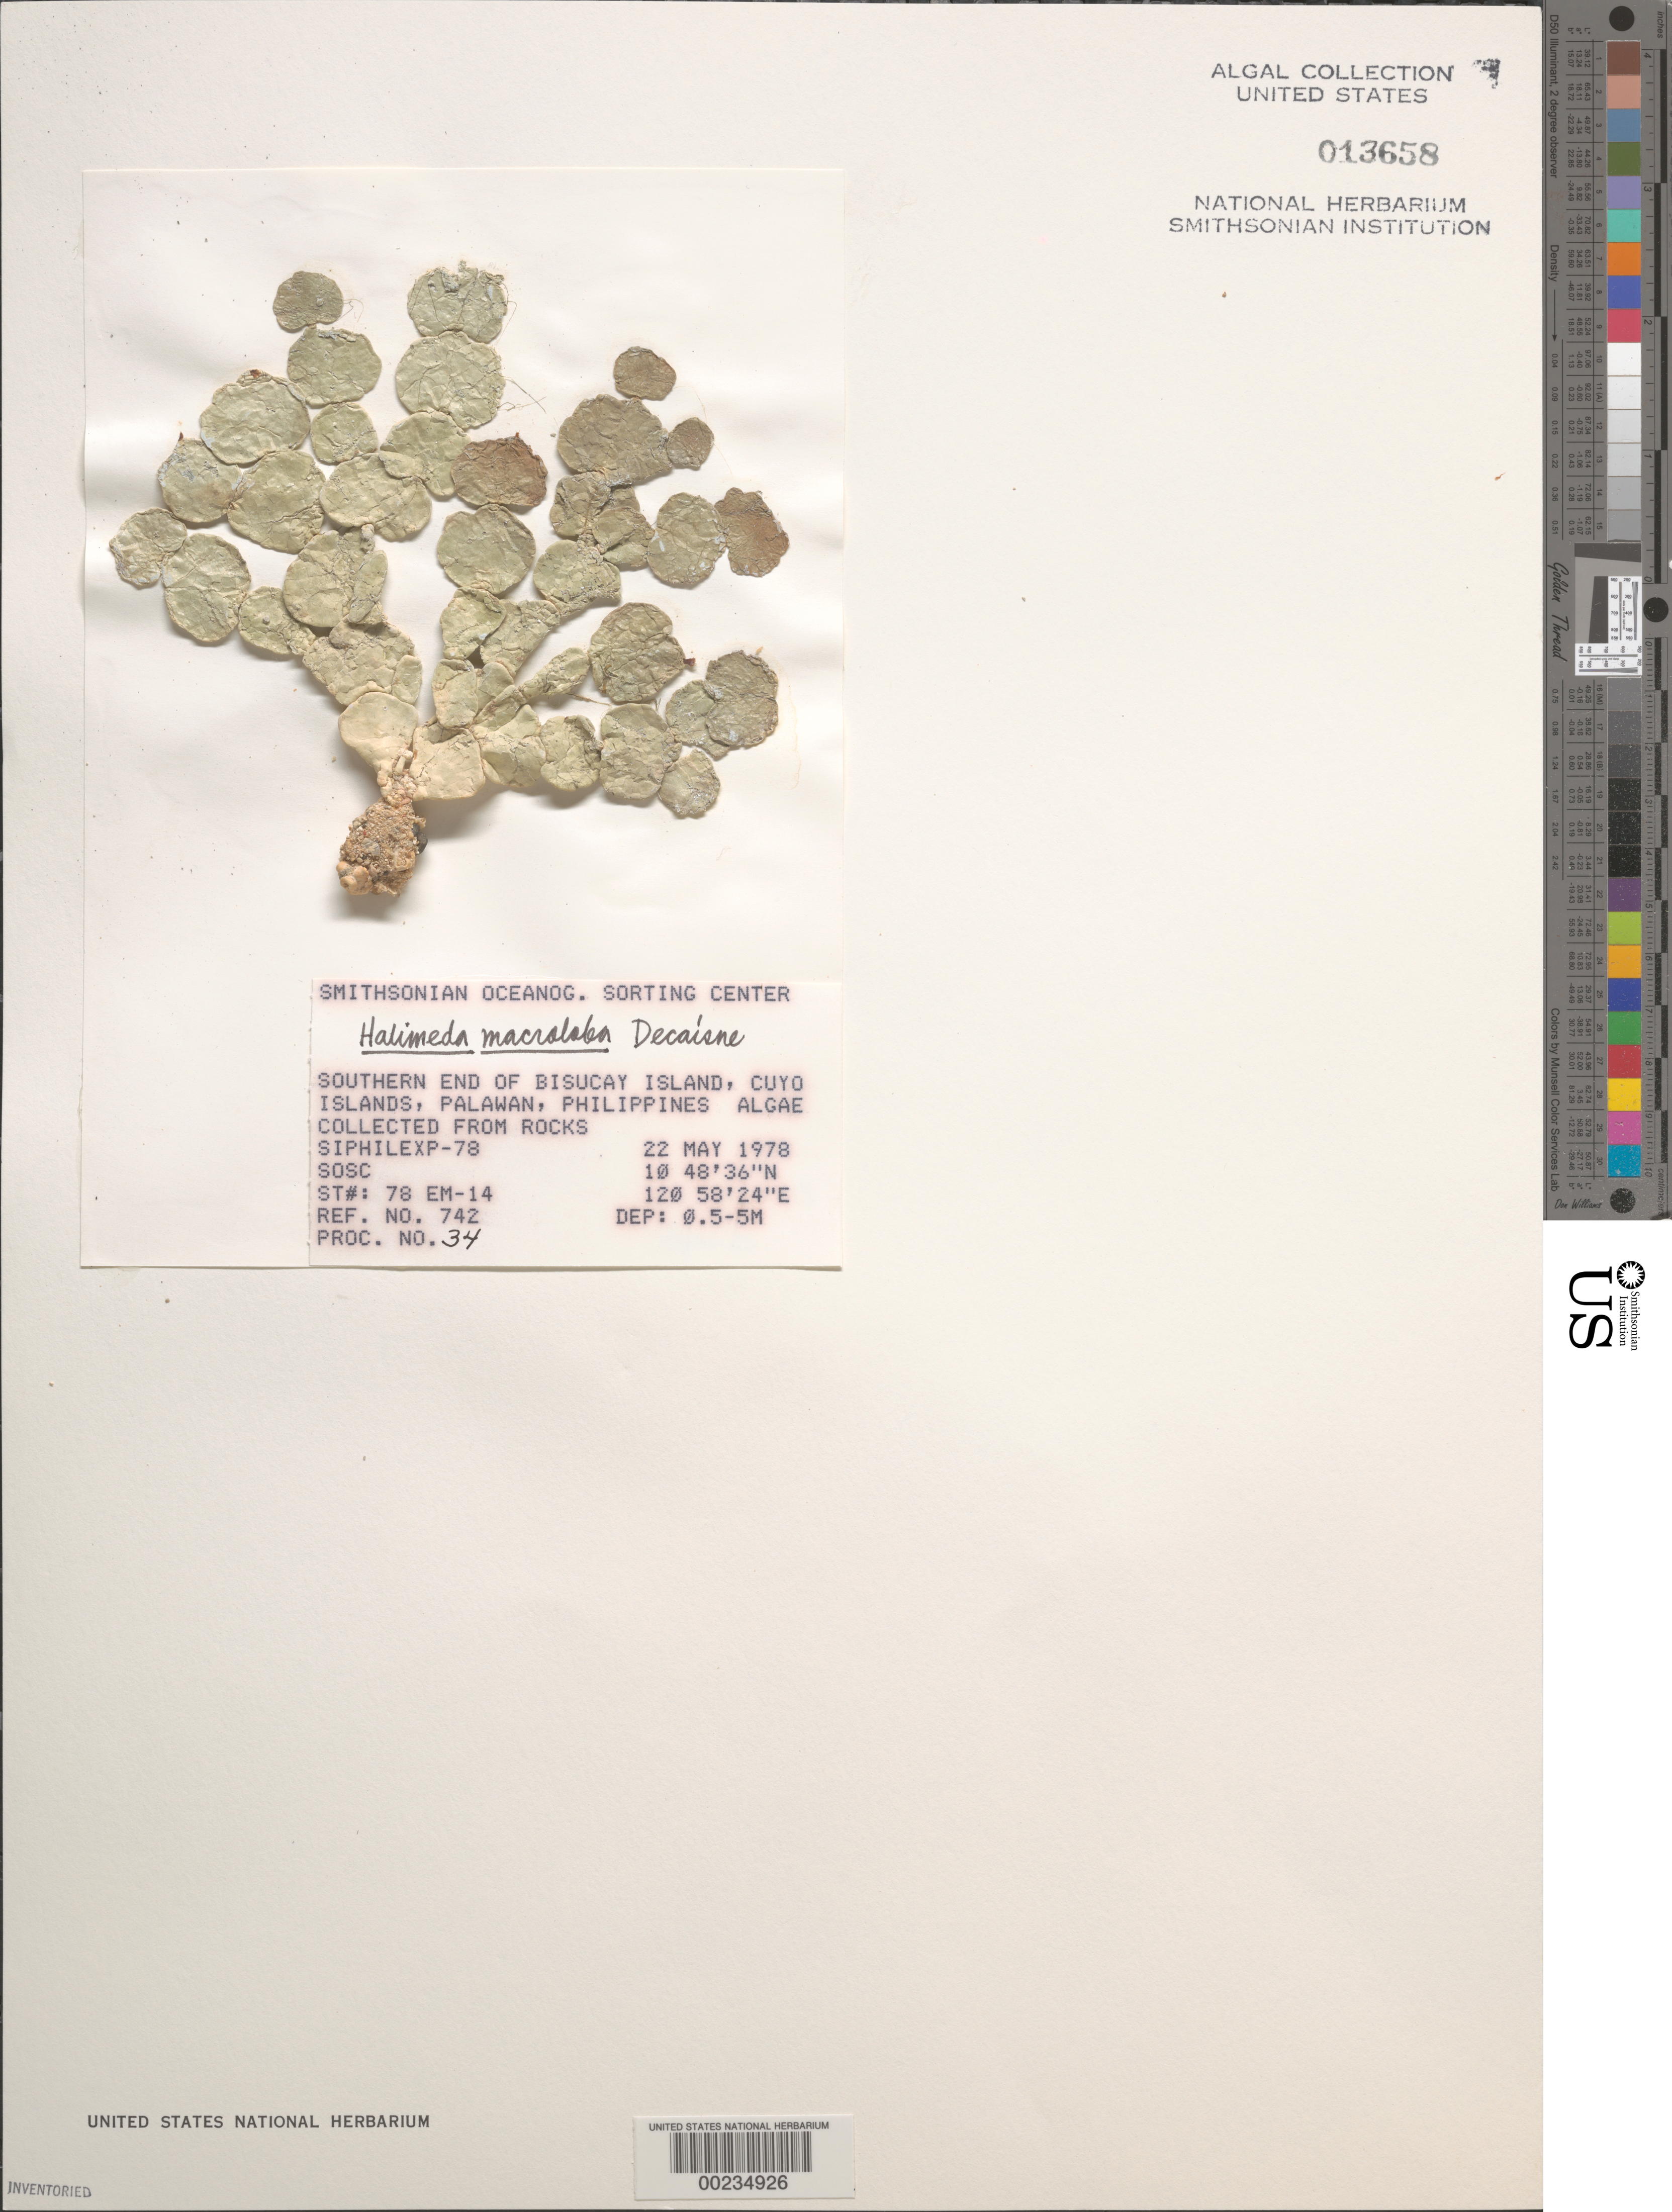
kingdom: Plantae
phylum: Chlorophyta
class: Ulvophyceae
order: Bryopsidales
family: Halimedaceae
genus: Halimeda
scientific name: Halimeda macroloba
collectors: SOSC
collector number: Station 78 Em-14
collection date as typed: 22 May 1978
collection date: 1978-05-22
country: Philippines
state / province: Mimaropa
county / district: Palawan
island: Bisucay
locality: Southern end of island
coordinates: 10 48' 36" N, 120 58' 24" E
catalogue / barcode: US 13658